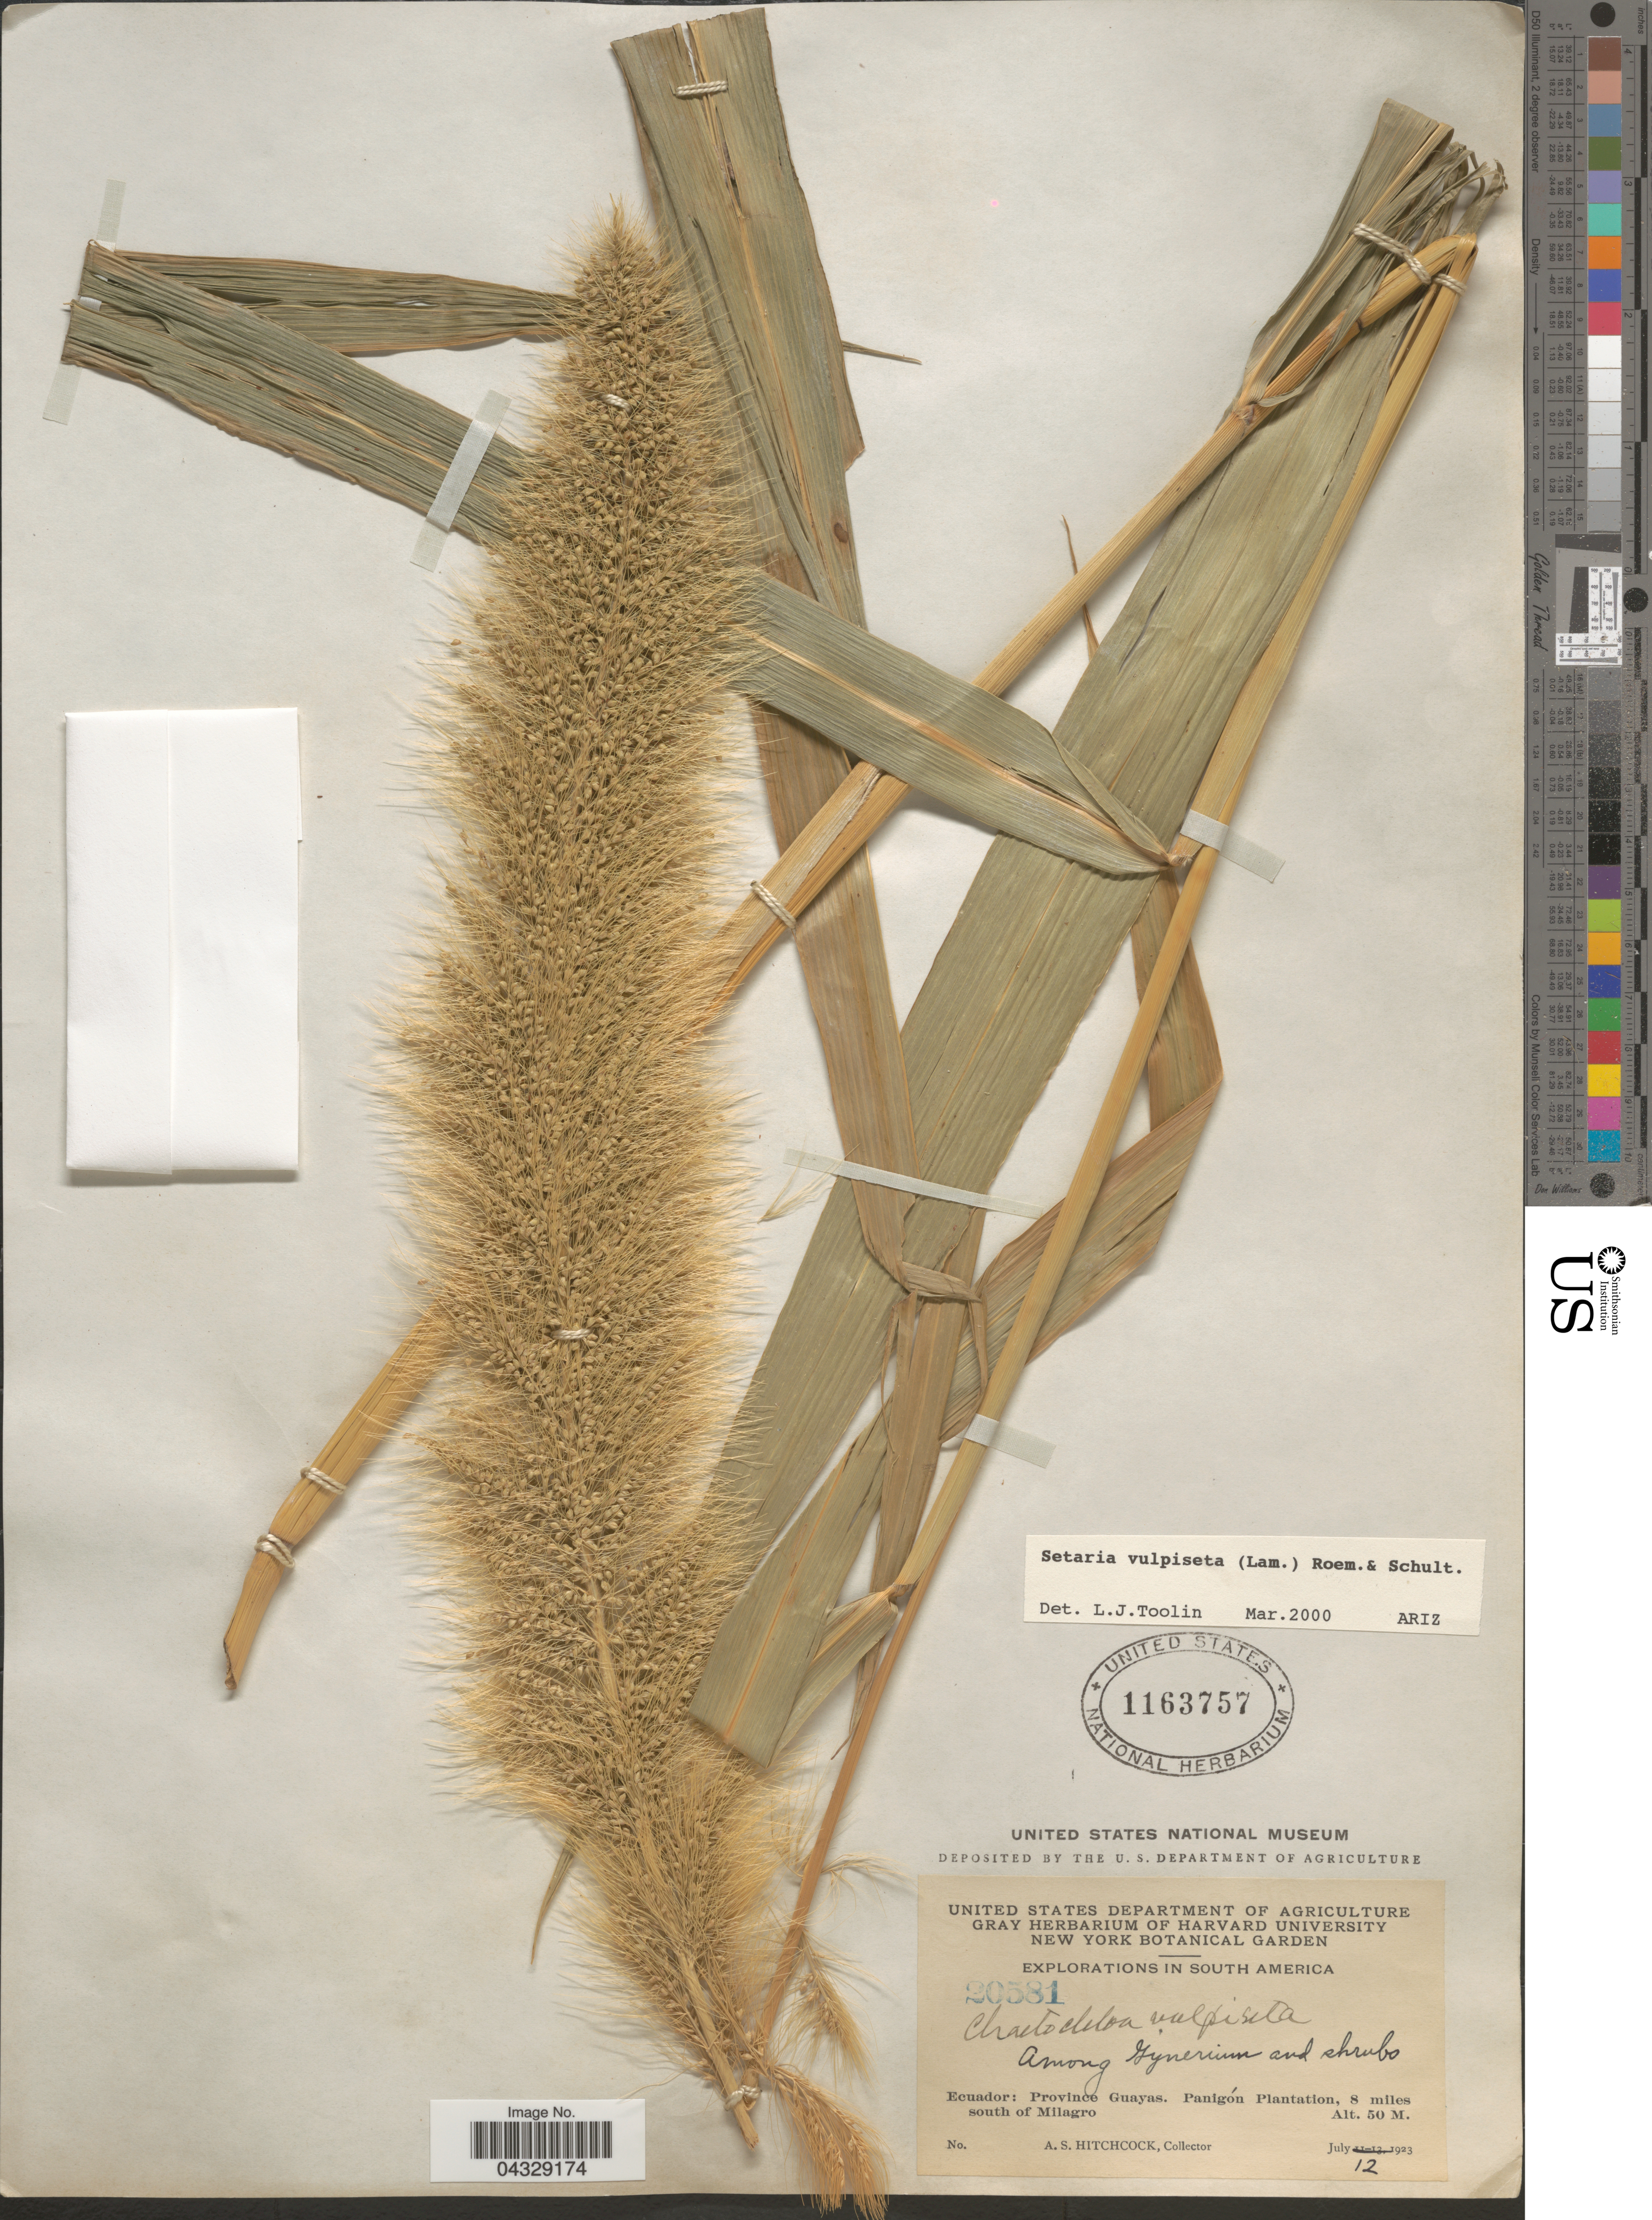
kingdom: Plantae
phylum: Tracheophyta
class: Liliopsida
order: Poales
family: Poaceae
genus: Setaria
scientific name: Setaria vulpiseta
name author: (Lam.) Roem. & Schult.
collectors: A. S. Hitchcock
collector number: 20581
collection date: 1923-07-12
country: Ecuador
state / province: Guayas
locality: Explorations in South America. Panigón Plantation, 8 miles south of Milagro.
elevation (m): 50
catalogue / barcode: US 1163757